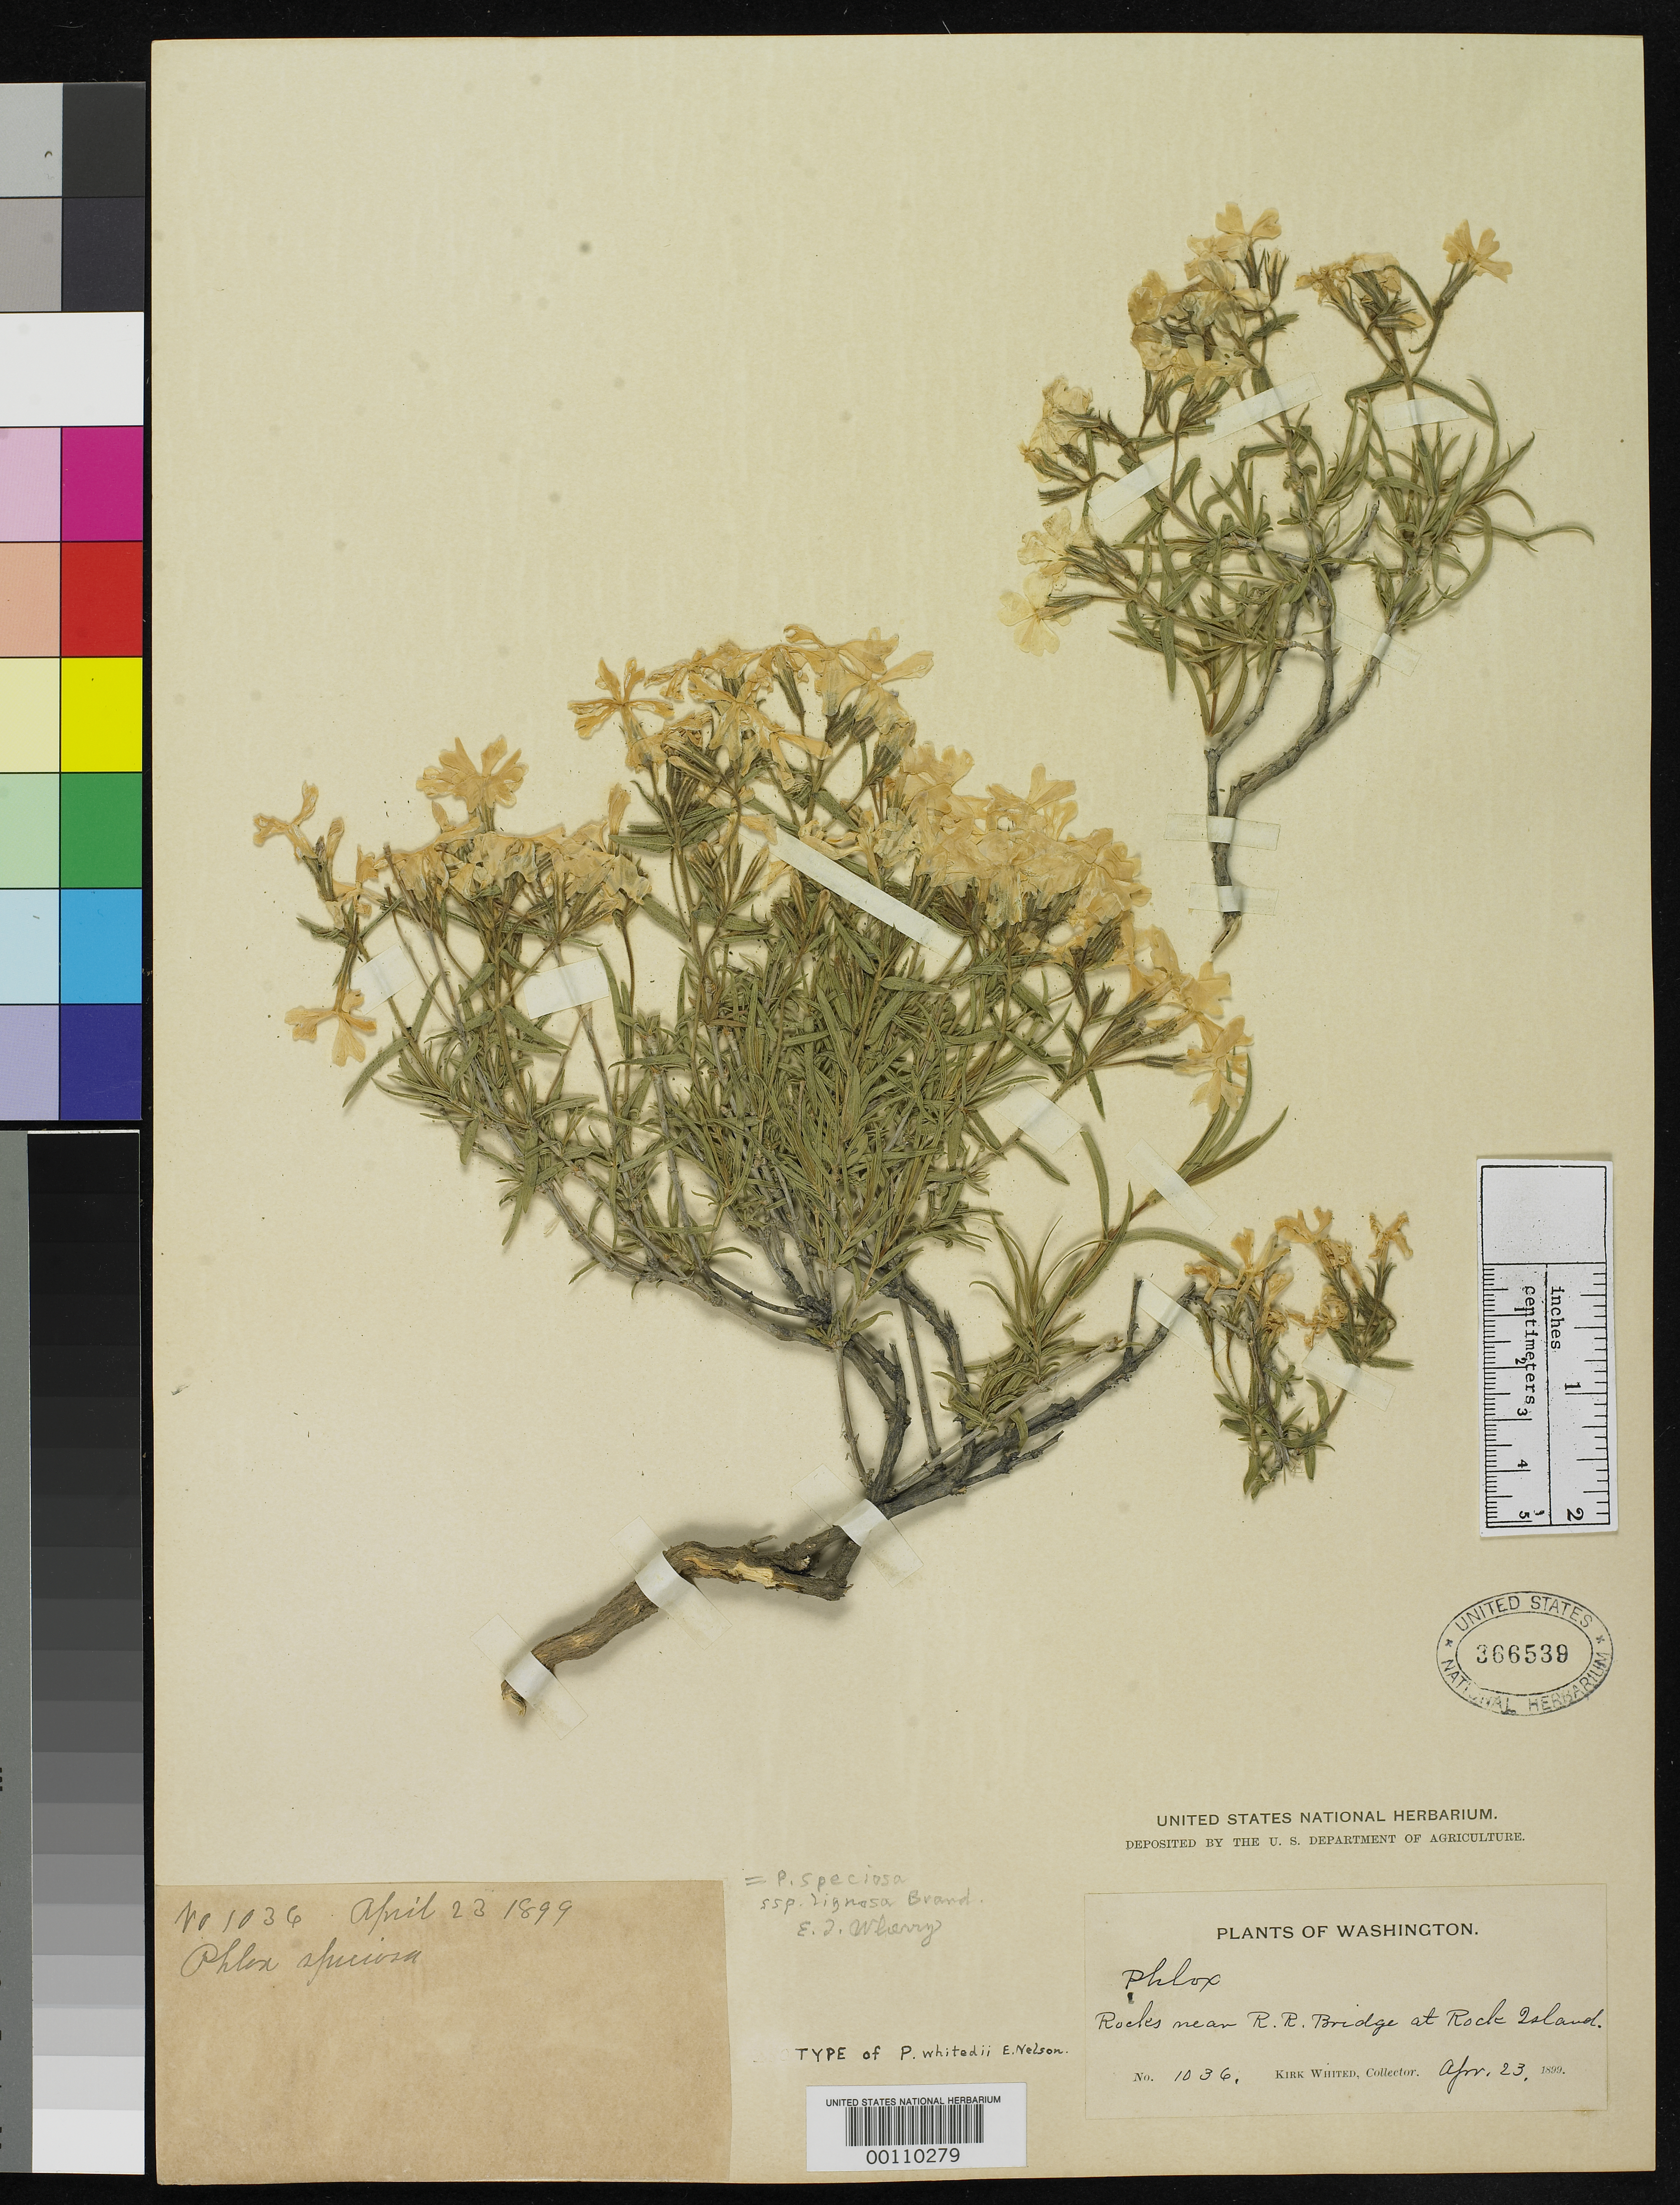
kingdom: Plantae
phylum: Tracheophyta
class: Magnoliopsida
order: Ericales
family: Polemoniaceae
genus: Phlox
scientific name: Phlox whitedii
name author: E.E. Nelson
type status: Isotype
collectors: K. Whited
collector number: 1036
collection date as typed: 23 Apr 1899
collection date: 1899-04-23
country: United States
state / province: Washington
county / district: Chelan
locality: Wenatchee.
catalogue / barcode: US 366539